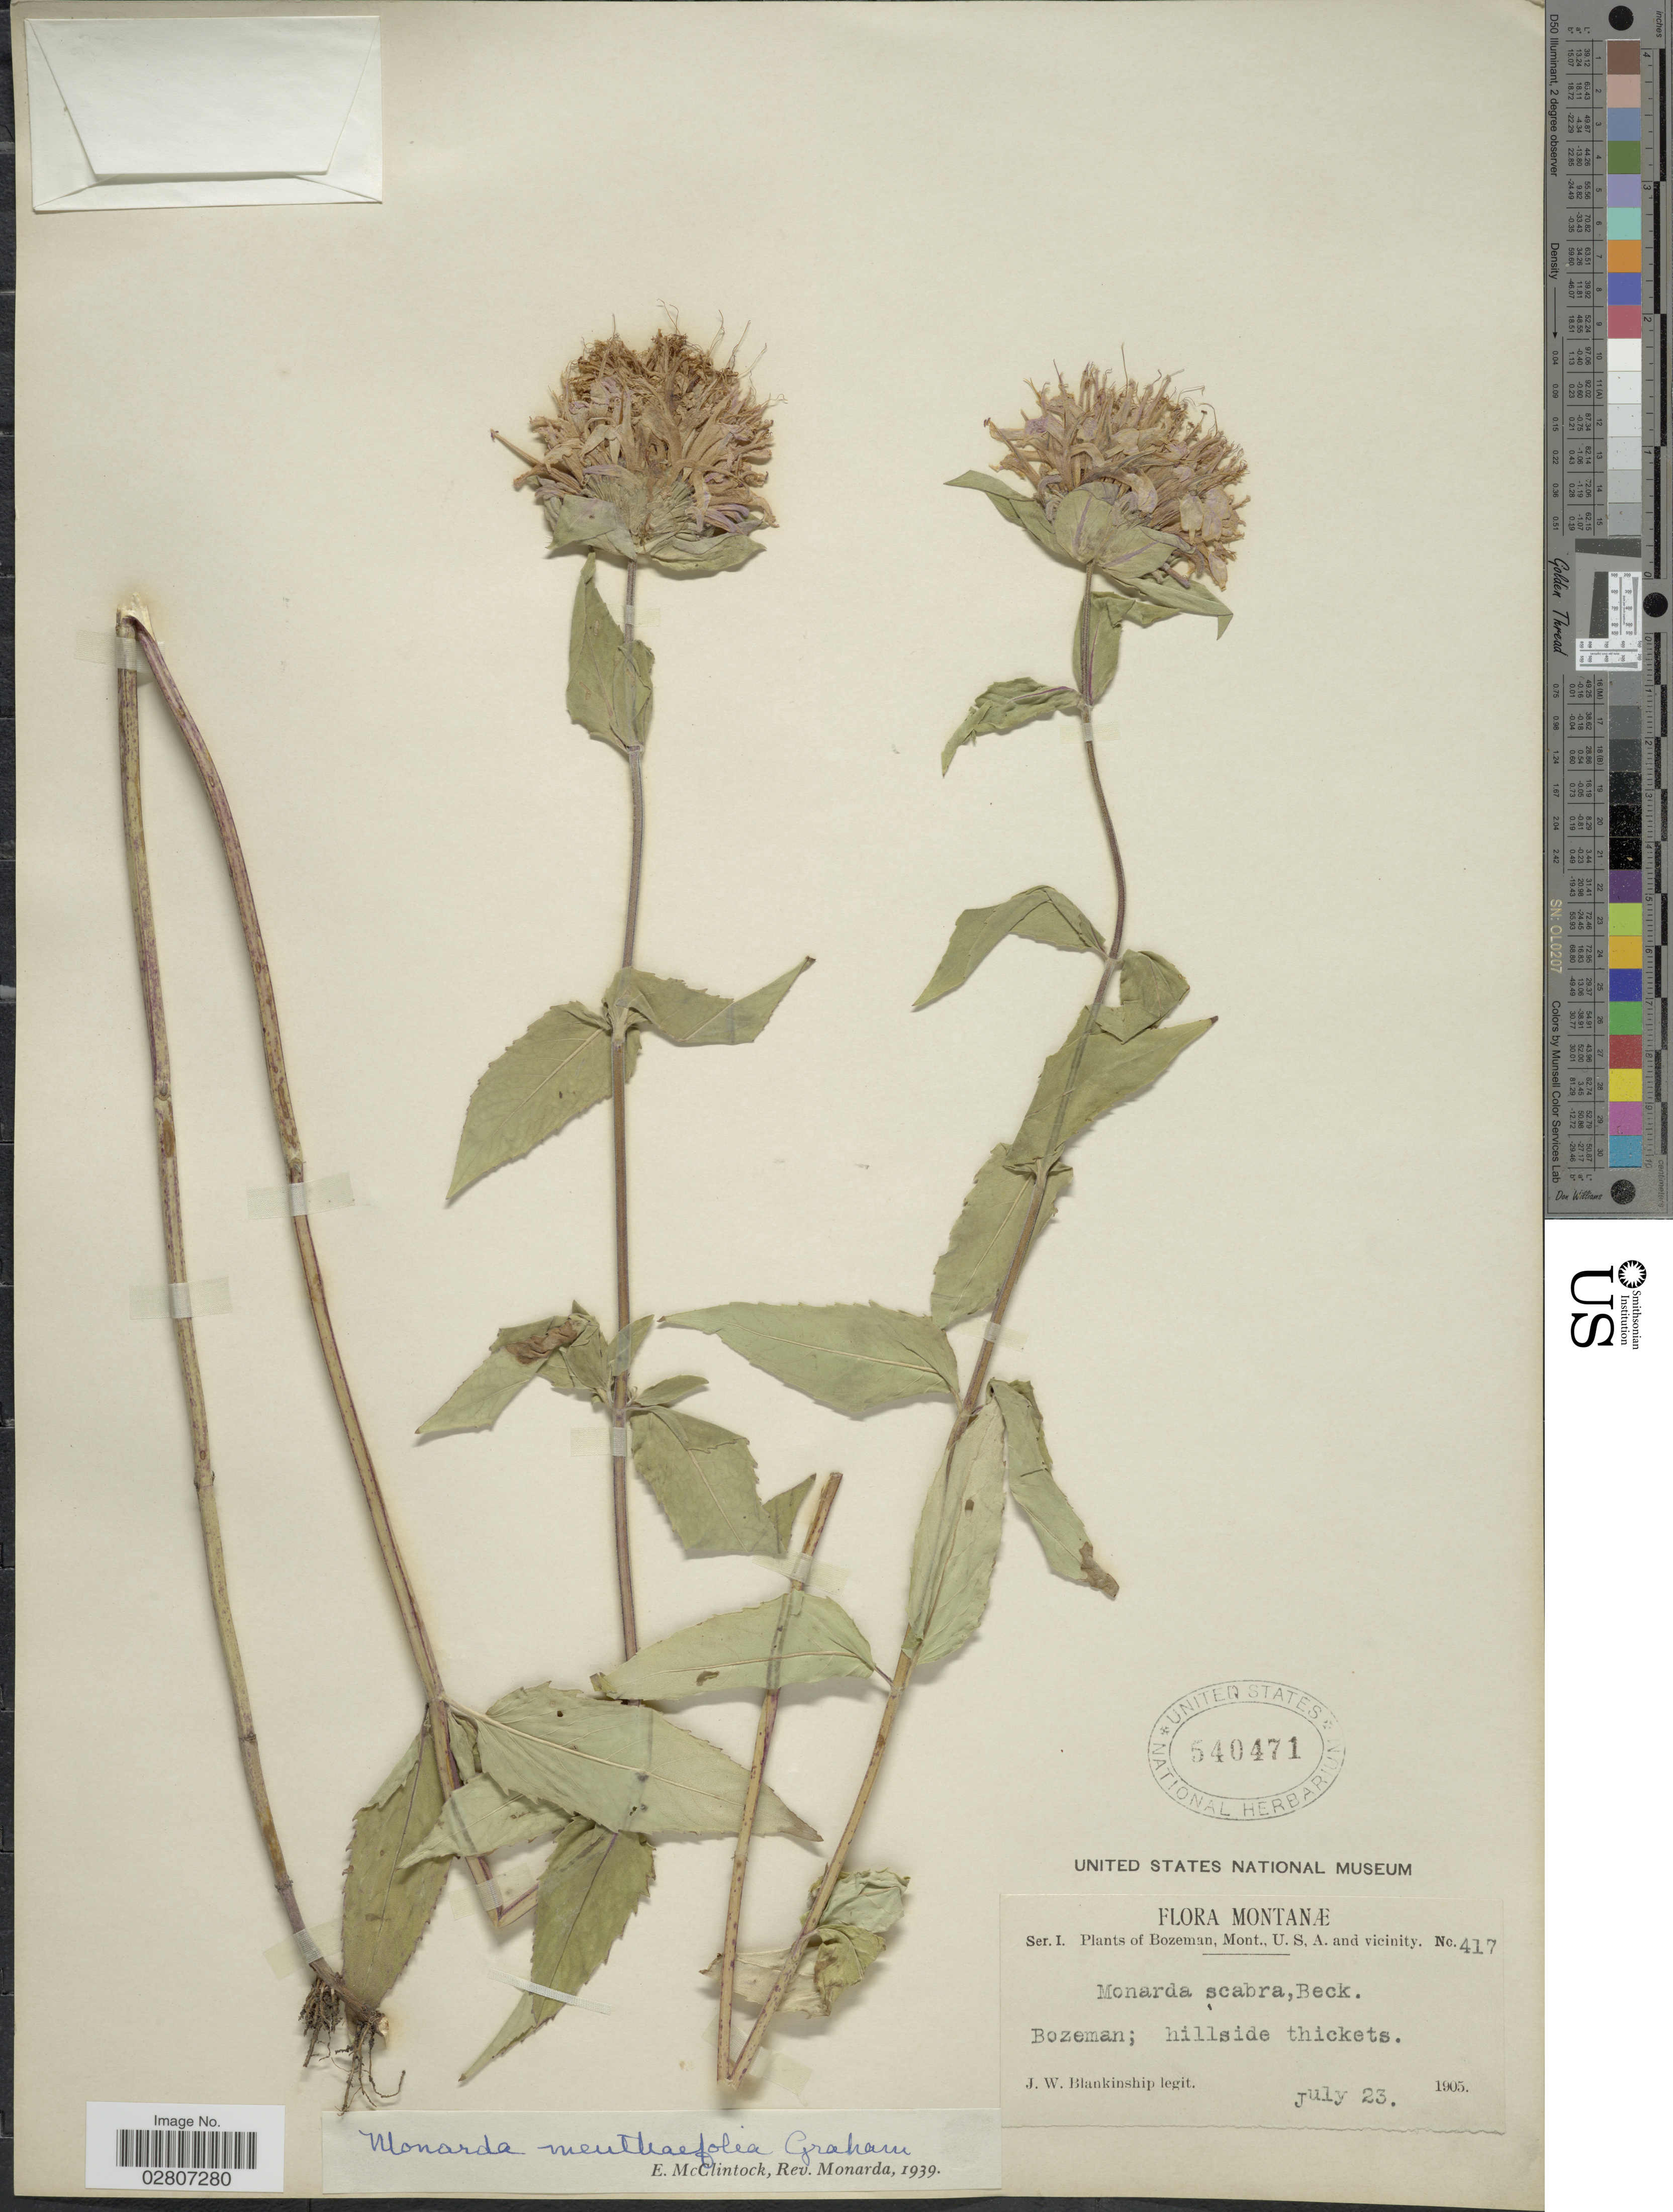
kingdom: Plantae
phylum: Tracheophyta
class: Magnoliopsida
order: Lamiales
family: Lamiaceae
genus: Monarda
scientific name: Monarda fistulosa var. menthifolia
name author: (Graham) Fernald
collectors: J. W. Blankinship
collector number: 417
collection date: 1905-07-23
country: United States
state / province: Montana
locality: Montanæ. Bozeman, Mont., U.S.A. and vicinity. Bozeman; hillside thickets.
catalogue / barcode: US 540471